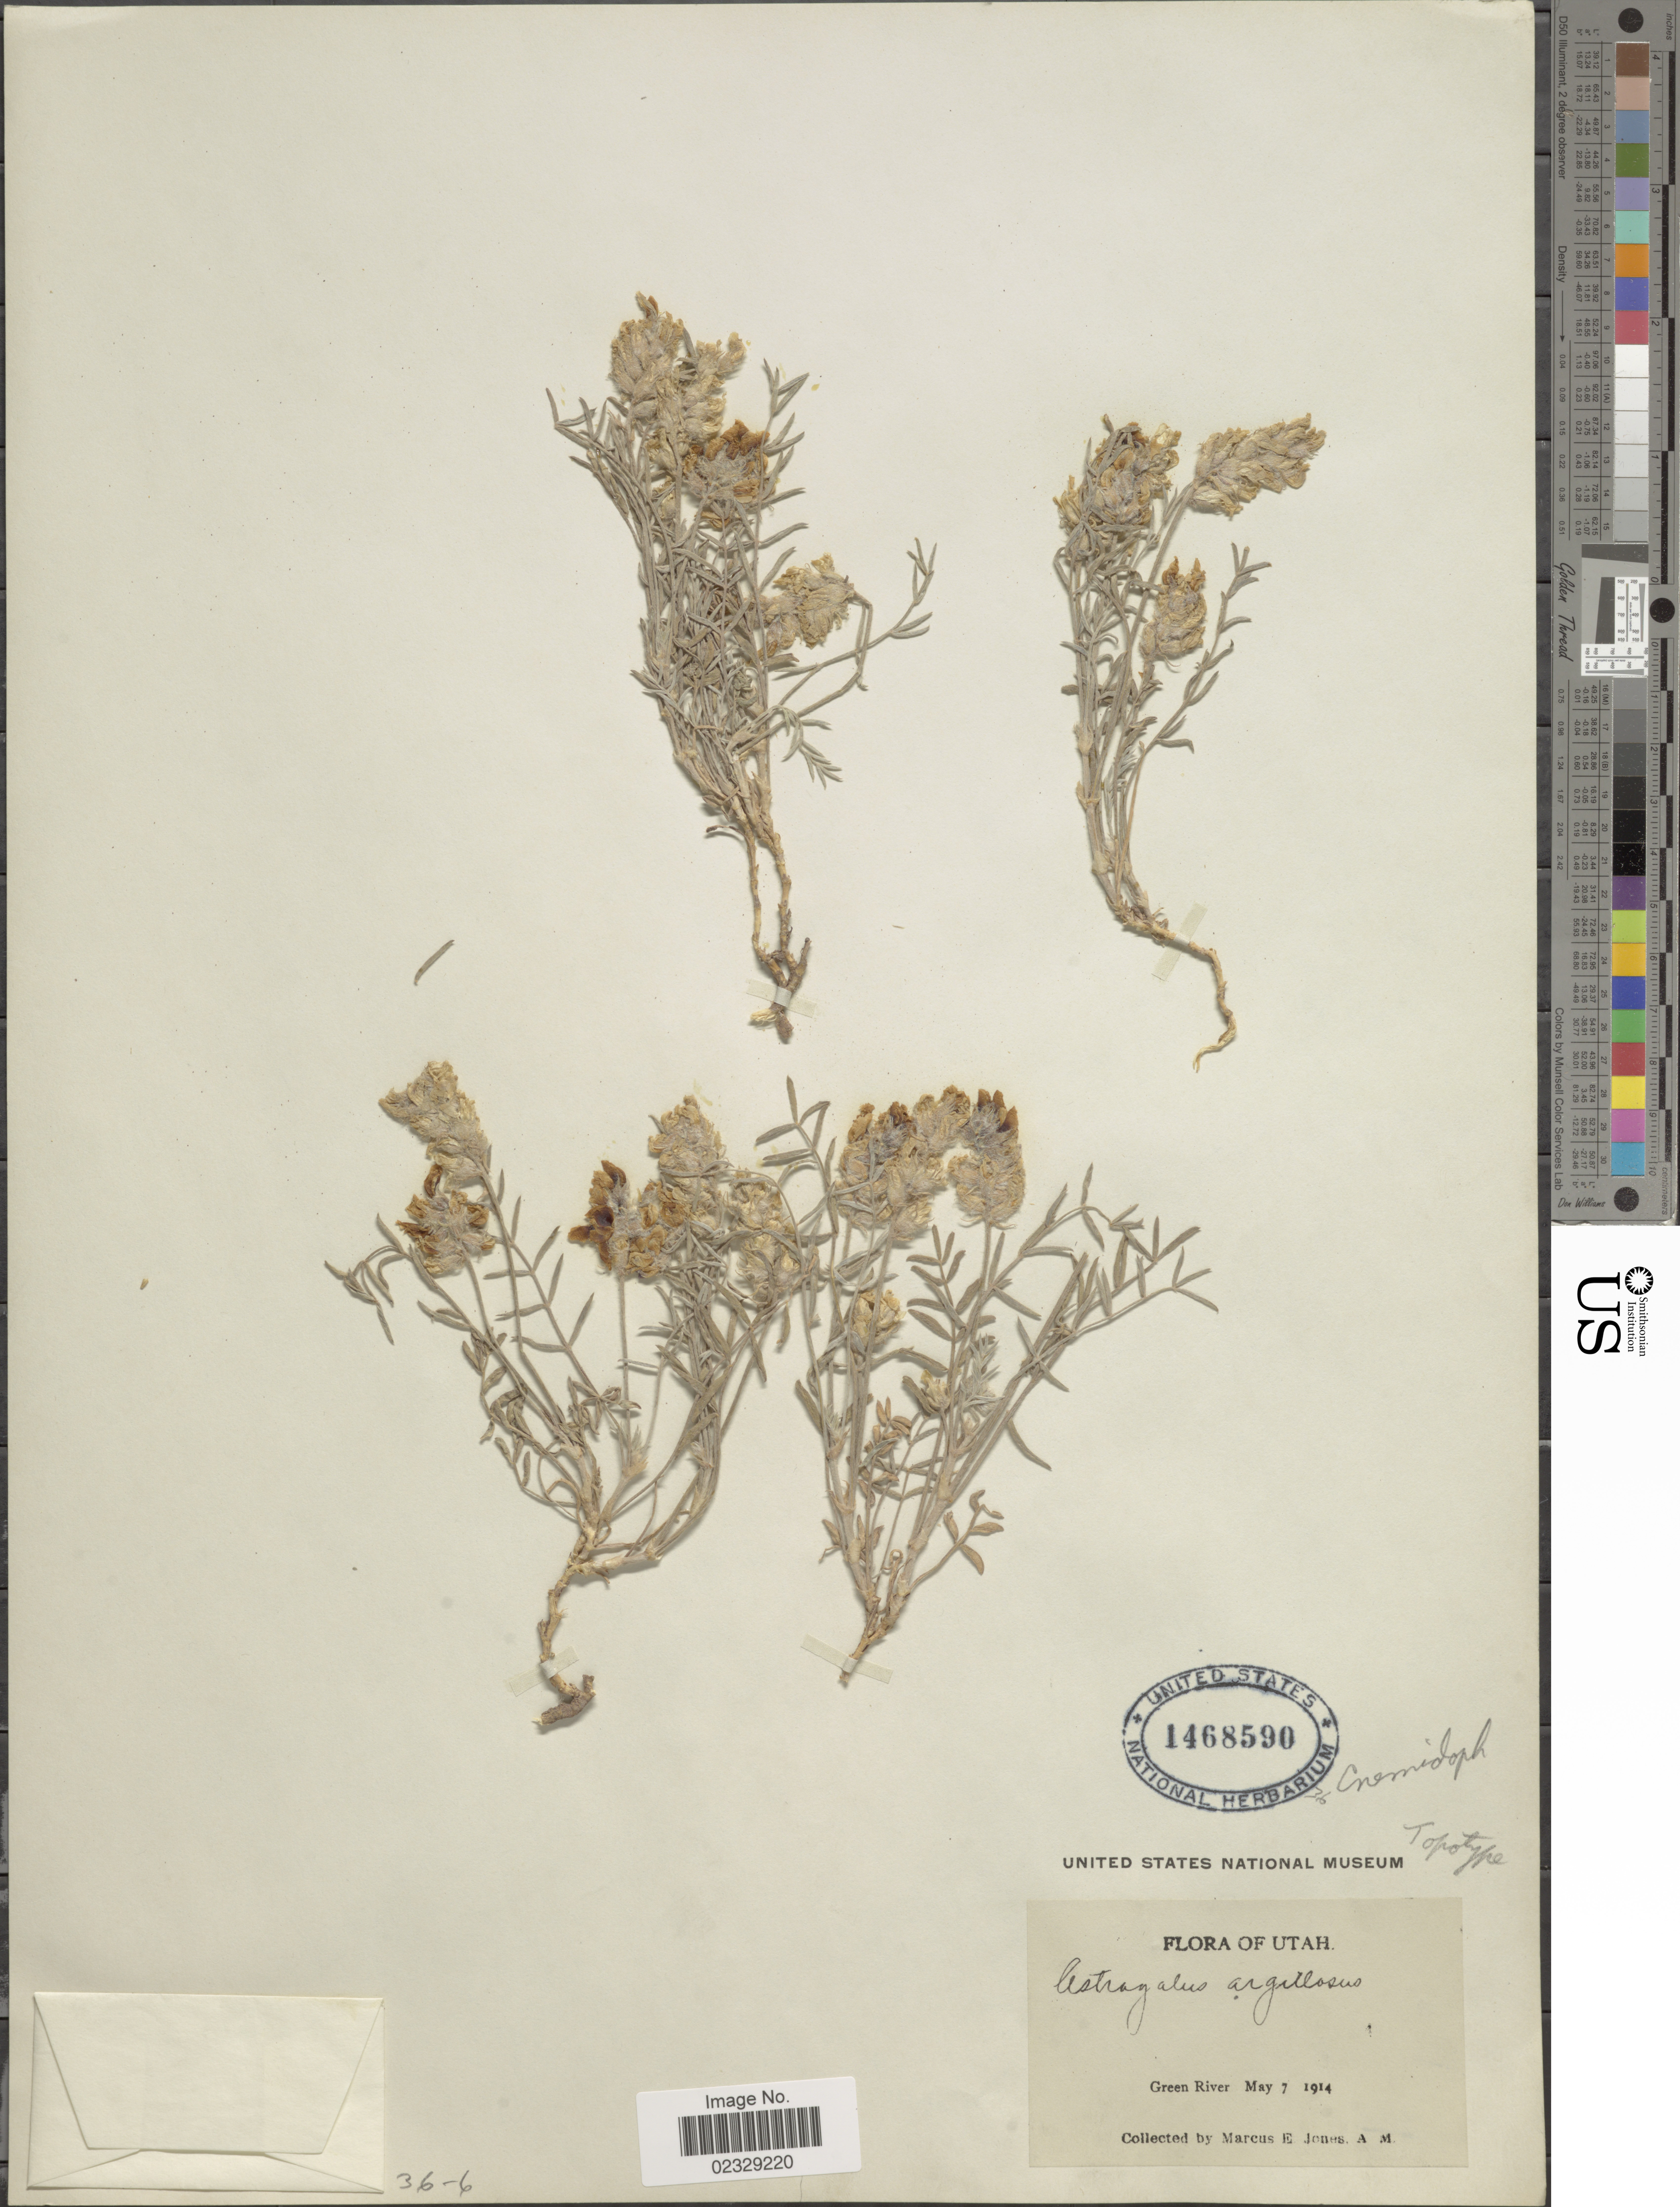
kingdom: Plantae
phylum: Tracheophyta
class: Magnoliopsida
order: Fabales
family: Fabaceae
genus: Astragalus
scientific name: Astragalus argillosus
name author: M.E. Jones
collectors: M. E. Jones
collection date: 1914-05-07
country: United States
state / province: Utah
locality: Green River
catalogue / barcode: US 1468590